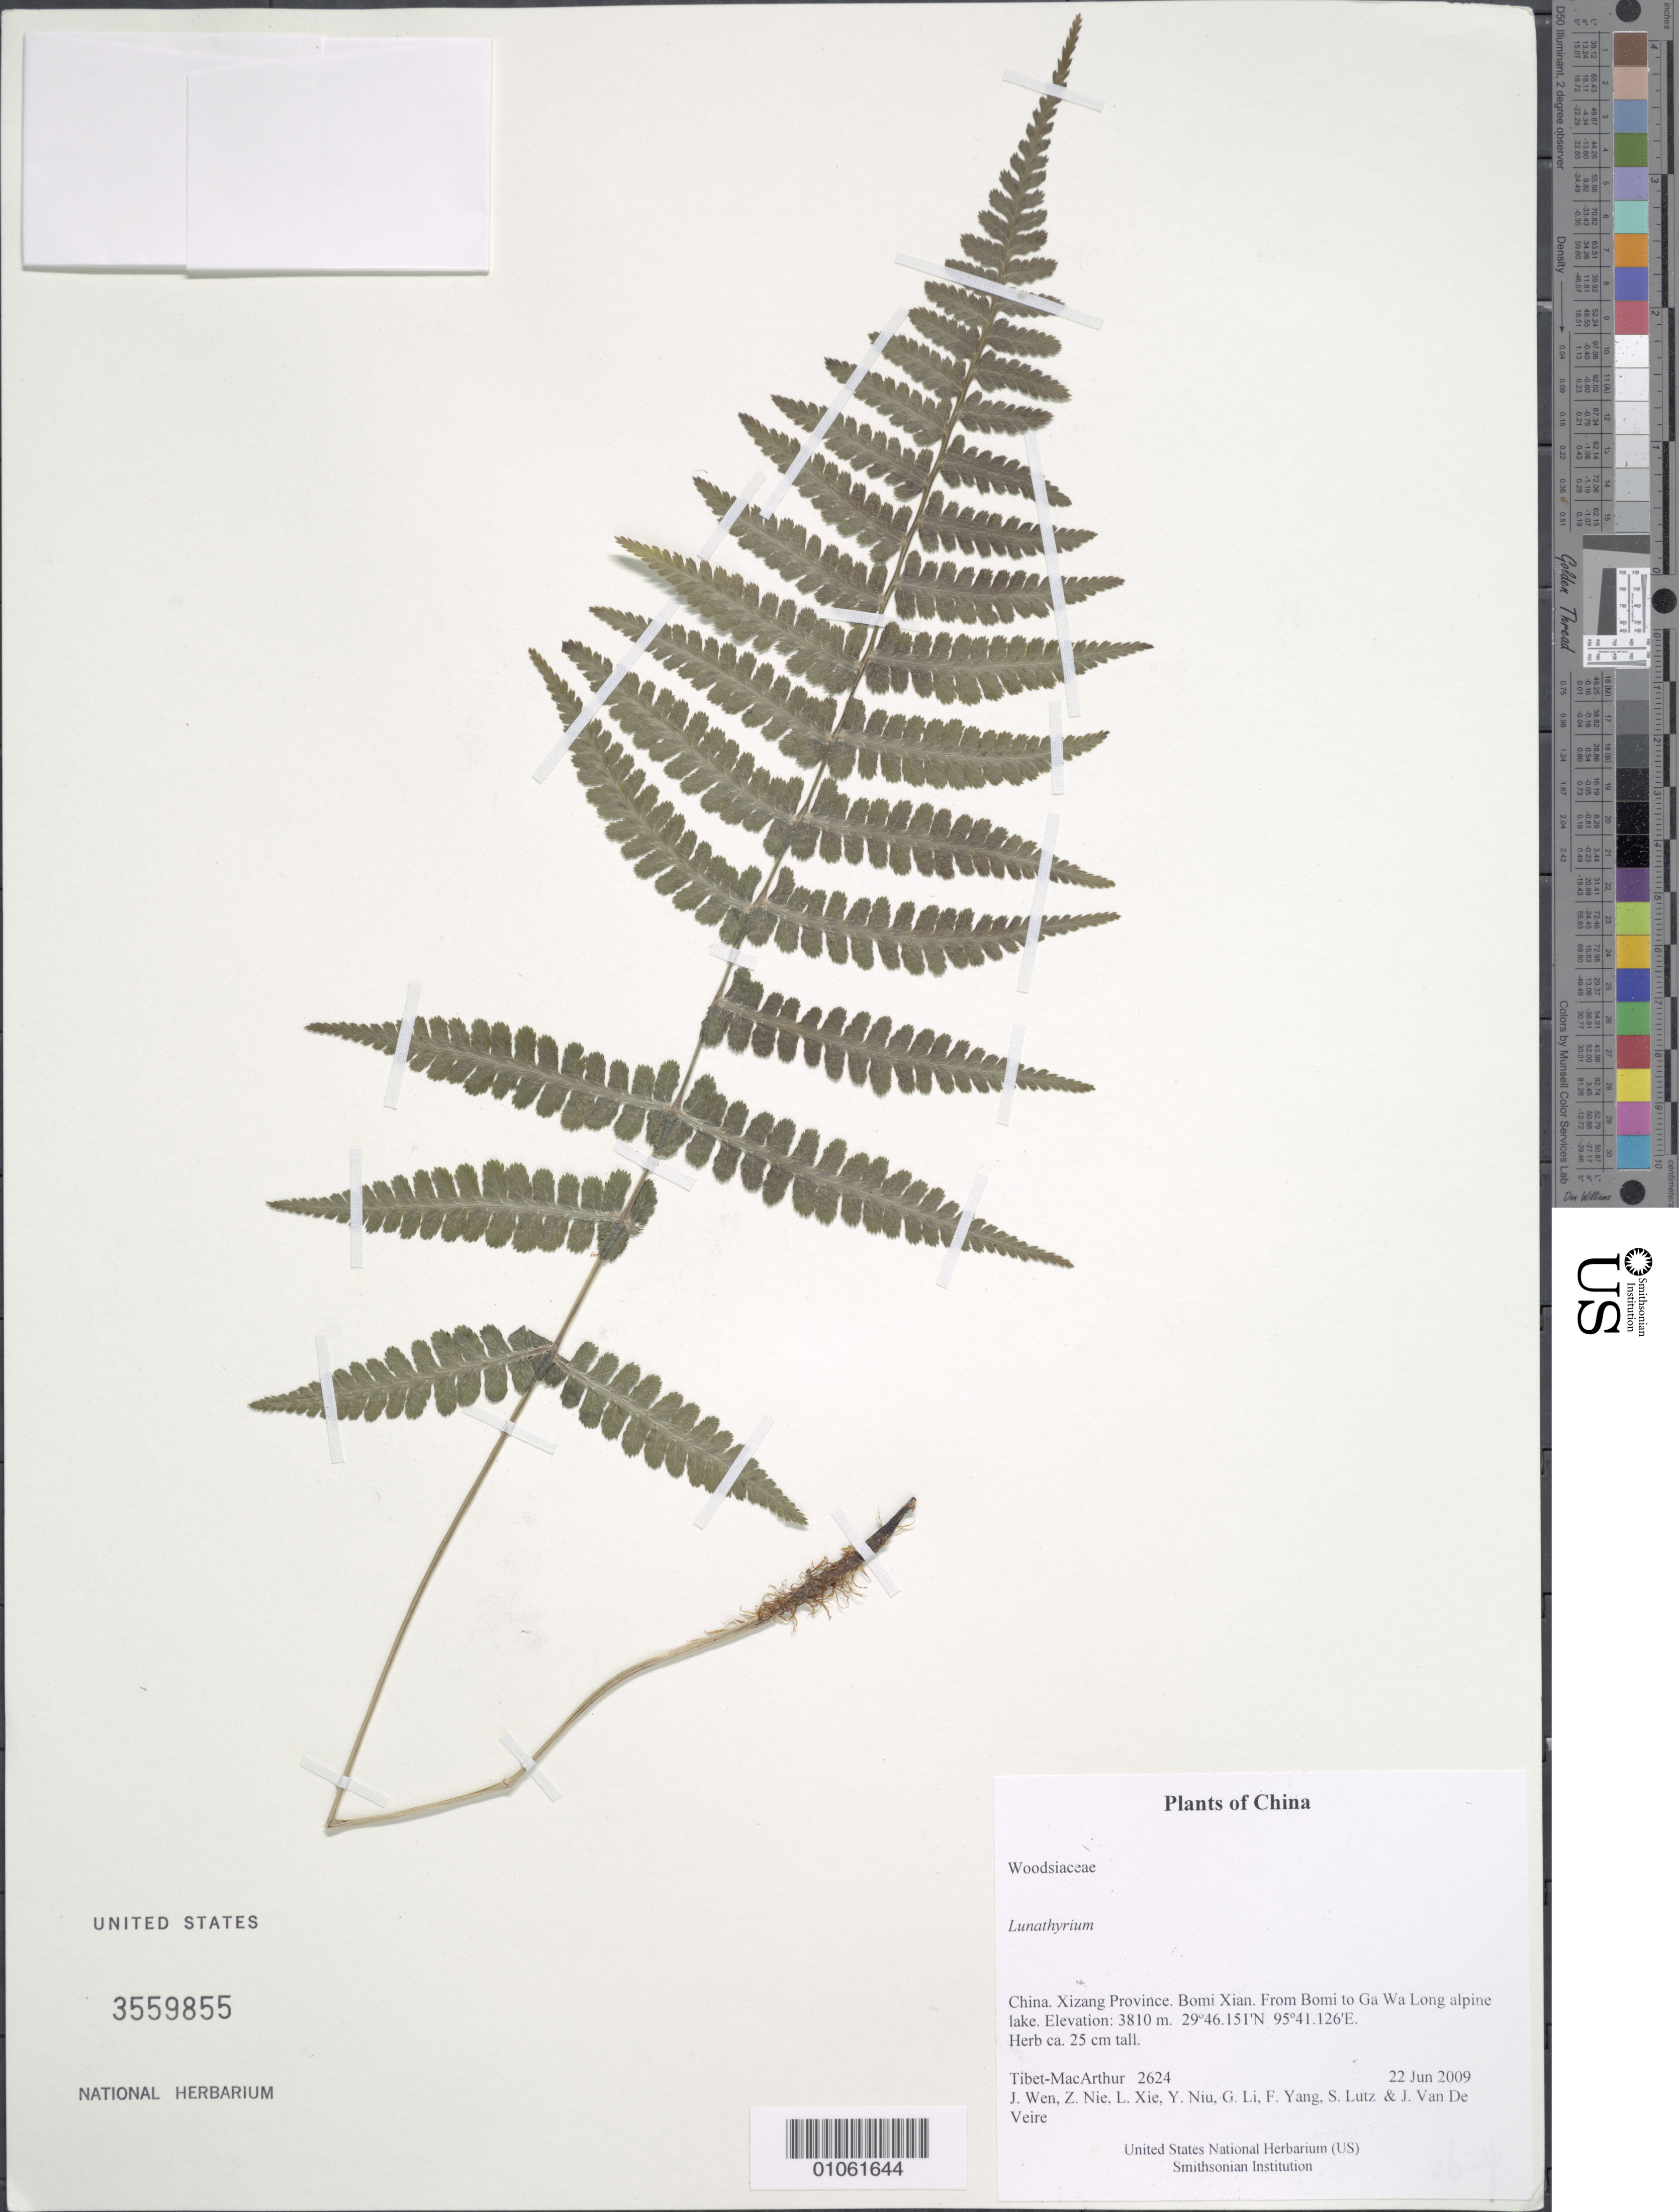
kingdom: Plantae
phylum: Tracheophyta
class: Polypodiopsida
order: Polypodiales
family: Athyriaceae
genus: Deparia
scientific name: Deparia sp.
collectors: Tibet-MacArthur, J. Wen, Z. Nie, L. Xie, Y. Niu, G. Li, F. Yang, S. Lutz & J. Van De Veire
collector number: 2624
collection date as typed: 22 Jun 2009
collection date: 2009-06-22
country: China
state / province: Xizang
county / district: Bomi Xian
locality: From Bomi to Ga Wa Long alpine lake.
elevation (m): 3810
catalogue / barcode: US 3559855